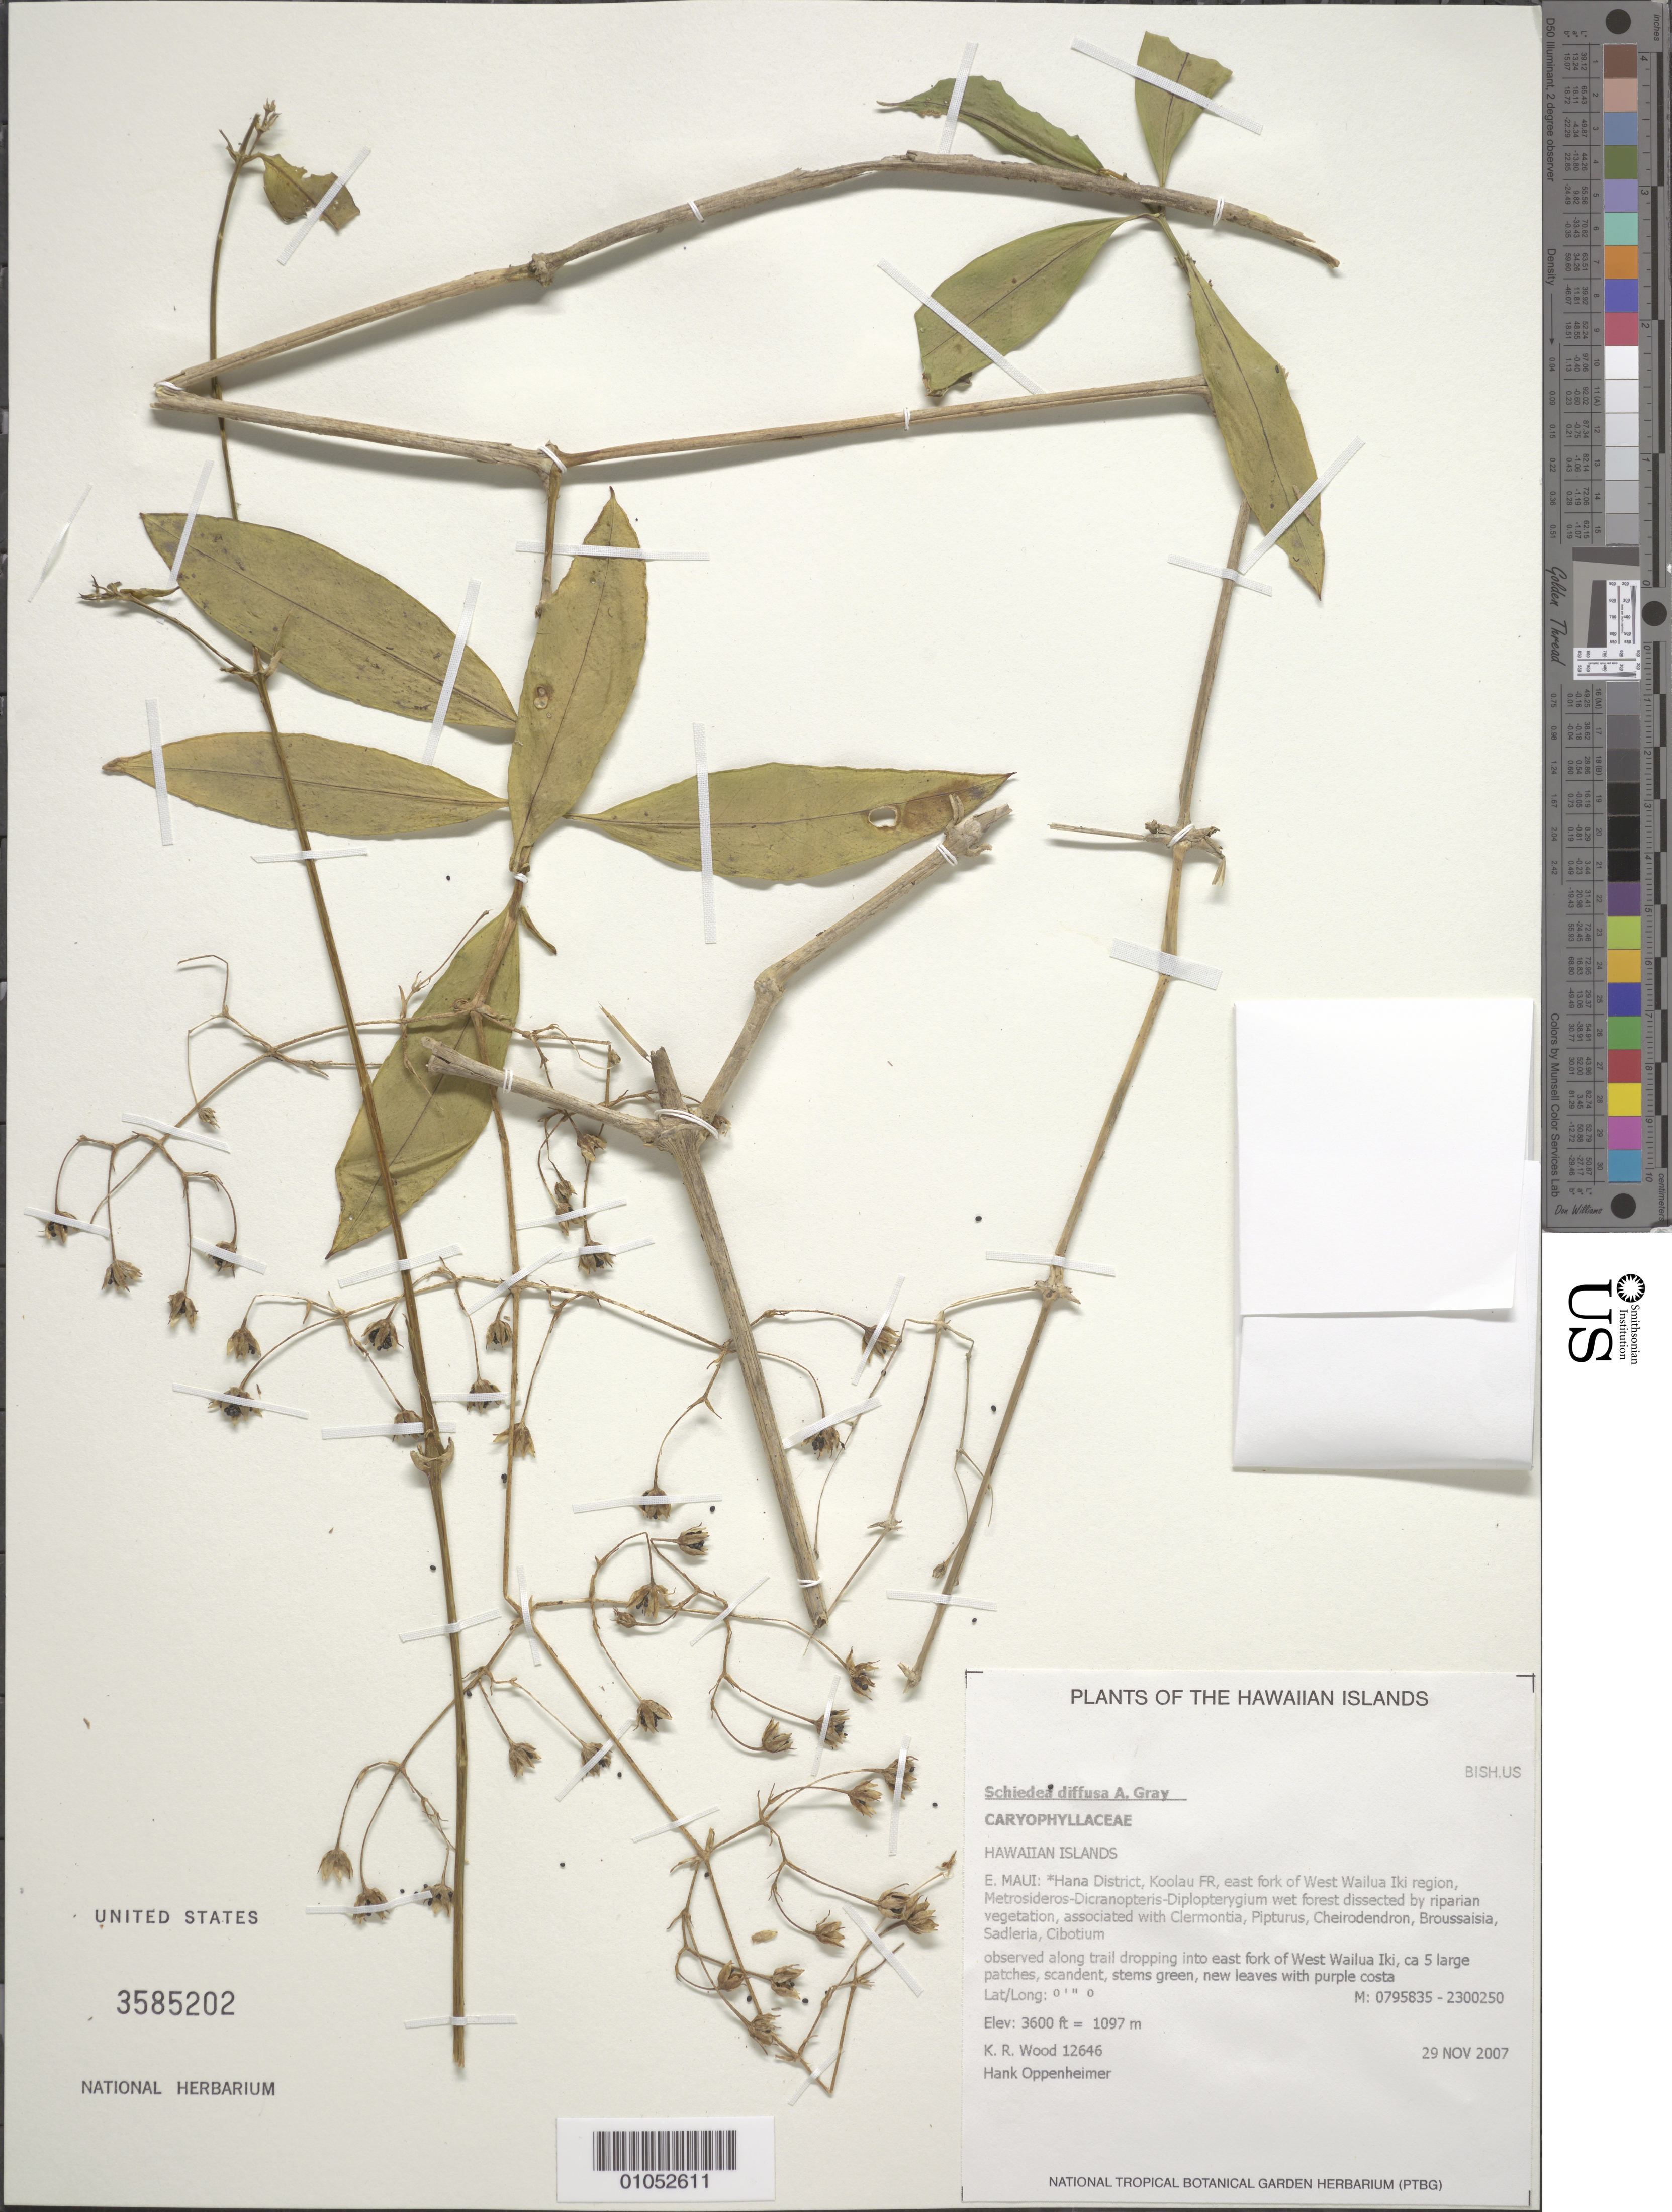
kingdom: Plantae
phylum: Tracheophyta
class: Magnoliopsida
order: Caryophyllales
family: Caryophyllaceae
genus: Schiedea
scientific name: Schiedea diffusa subsp. diffusa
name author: A. Gray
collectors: K. R. Wood & H. Oppenheimer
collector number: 12646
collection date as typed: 29 Nov 2007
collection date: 2007-11-29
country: United States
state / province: Hawaii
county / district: Maui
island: Maui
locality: East Maui, Hamakua District, Koolau FR, east fork of West Wailua Iki region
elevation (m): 1097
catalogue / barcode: US 3585202